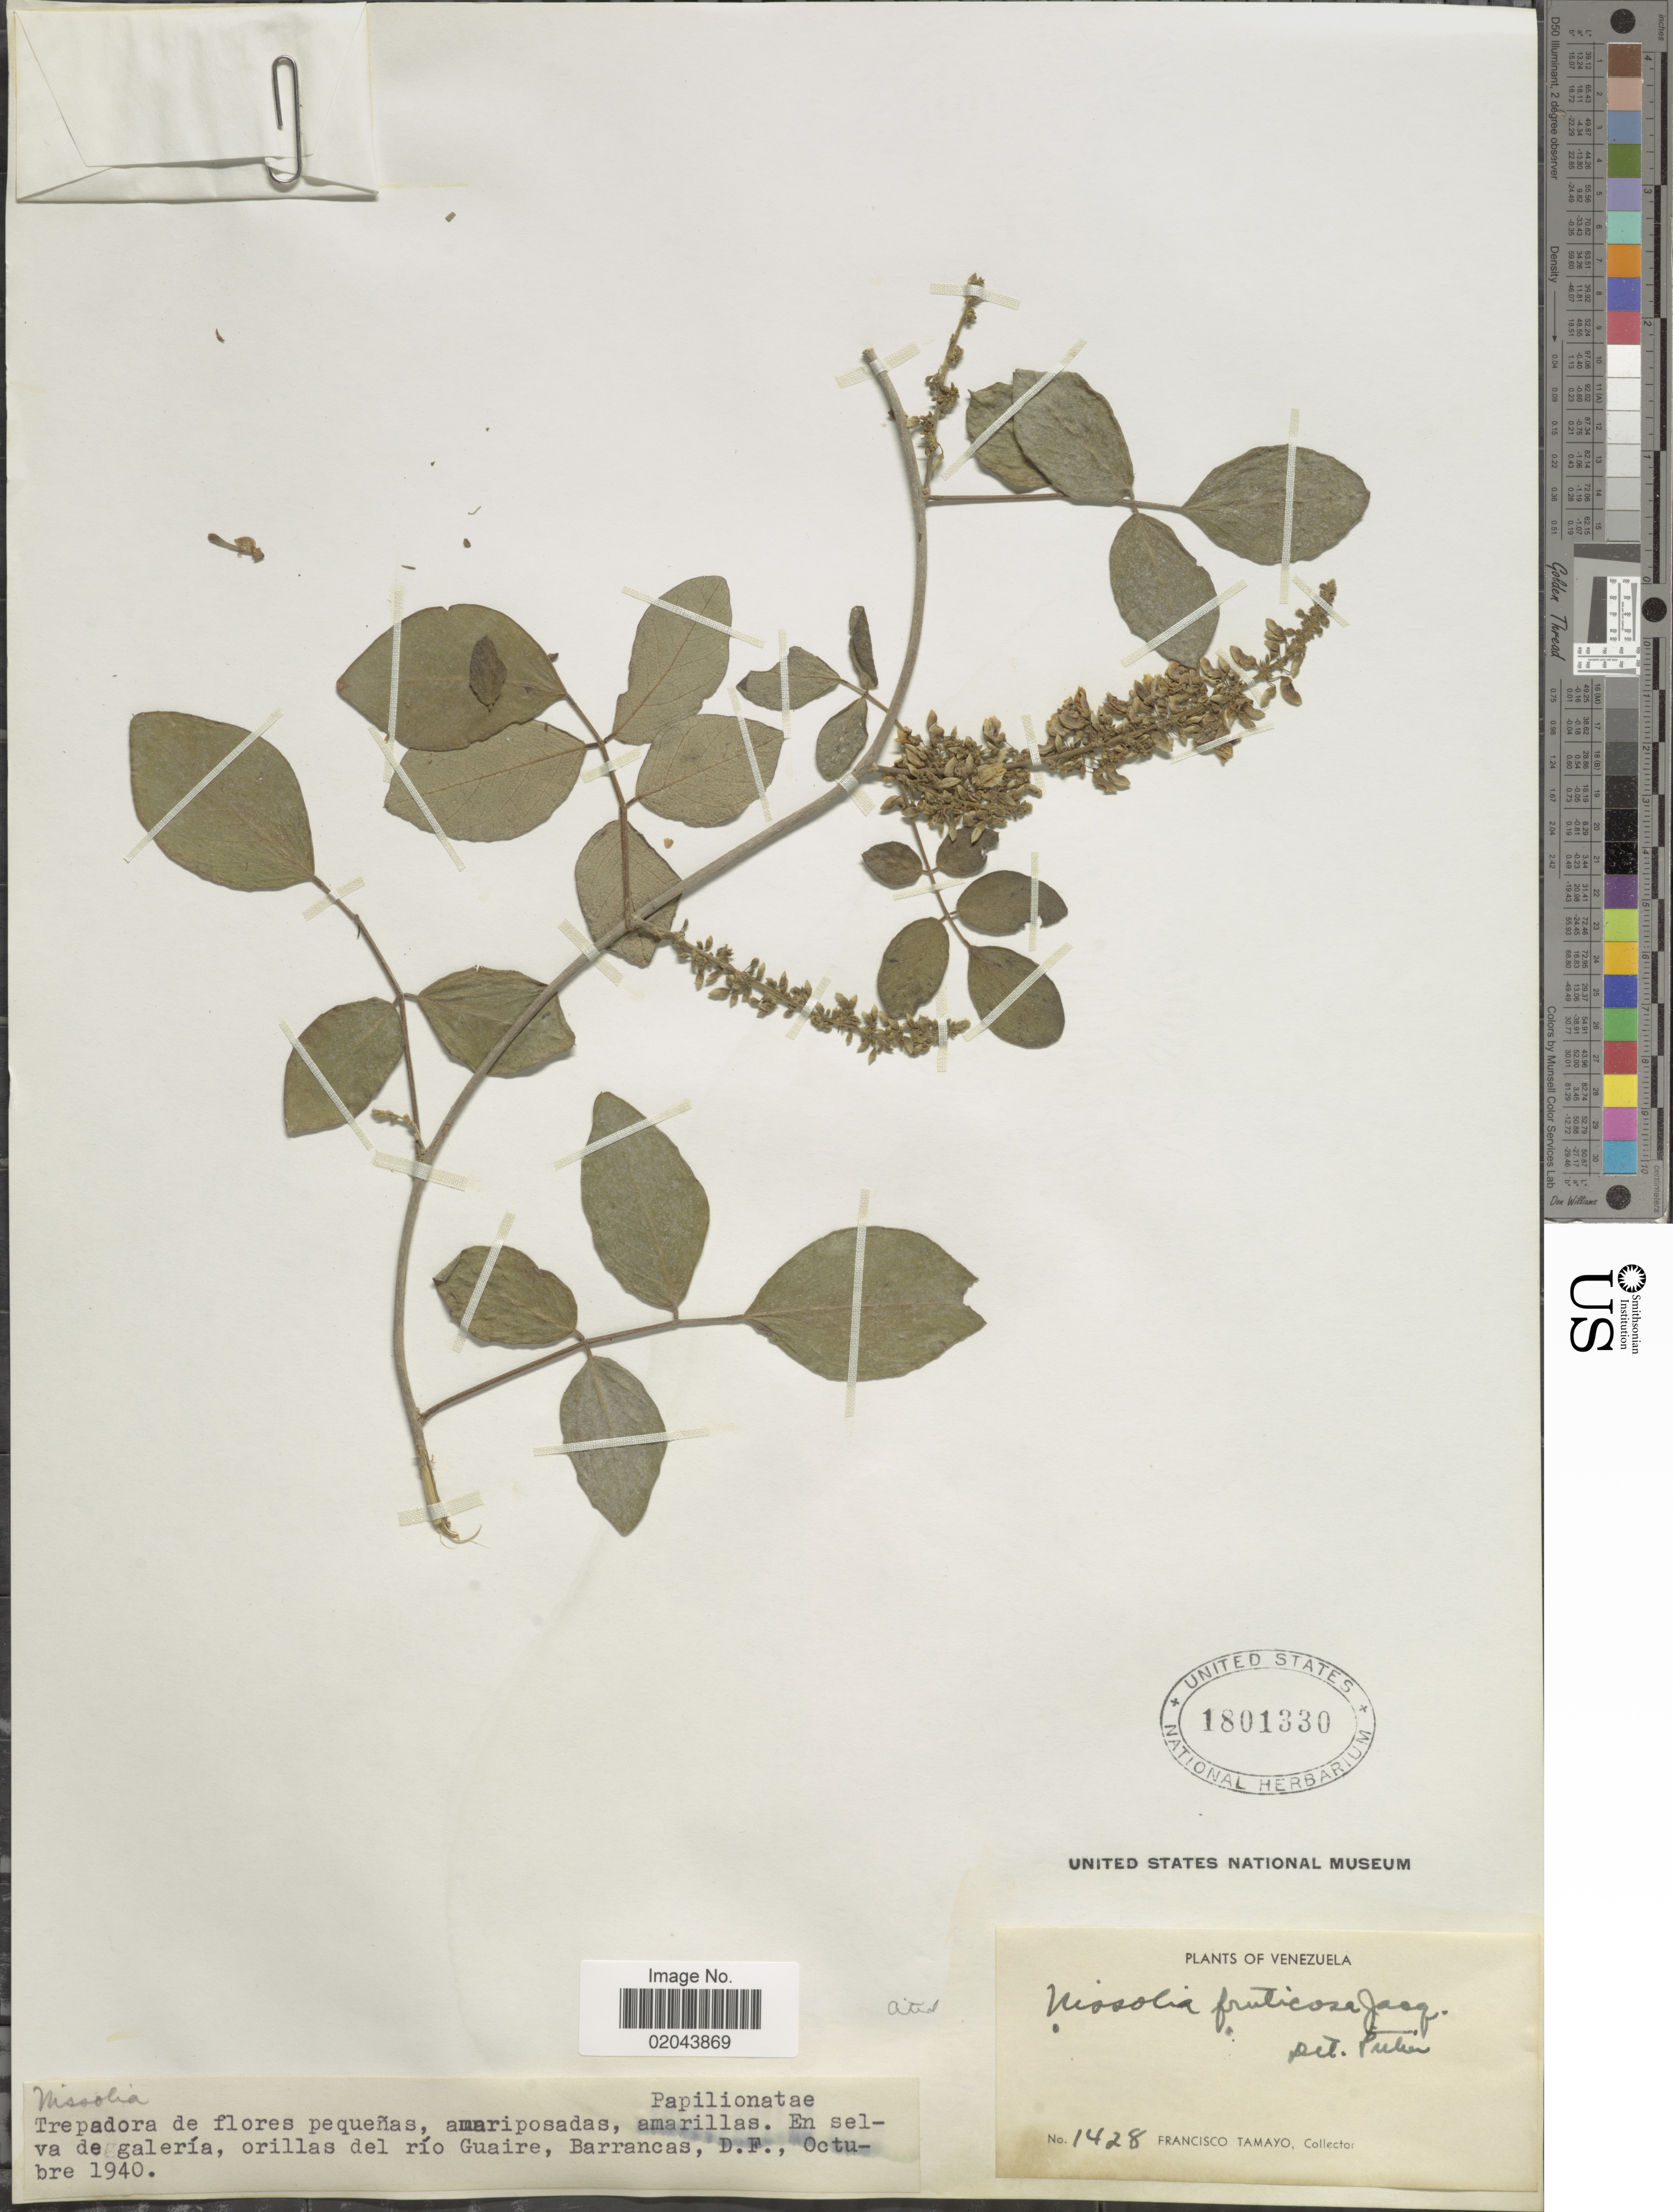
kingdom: Plantae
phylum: Tracheophyta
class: Magnoliopsida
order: Fabales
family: Fabaceae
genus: Nissolia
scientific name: Nissolia fruticosa var. fruticosa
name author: Jacq.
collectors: F. Tamayo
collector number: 1428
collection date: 1940-10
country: Venezuela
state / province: Distrito Federal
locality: En selva de galeria, orillas del rio Guaire, Barrancas, D. F.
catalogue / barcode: US 1801330